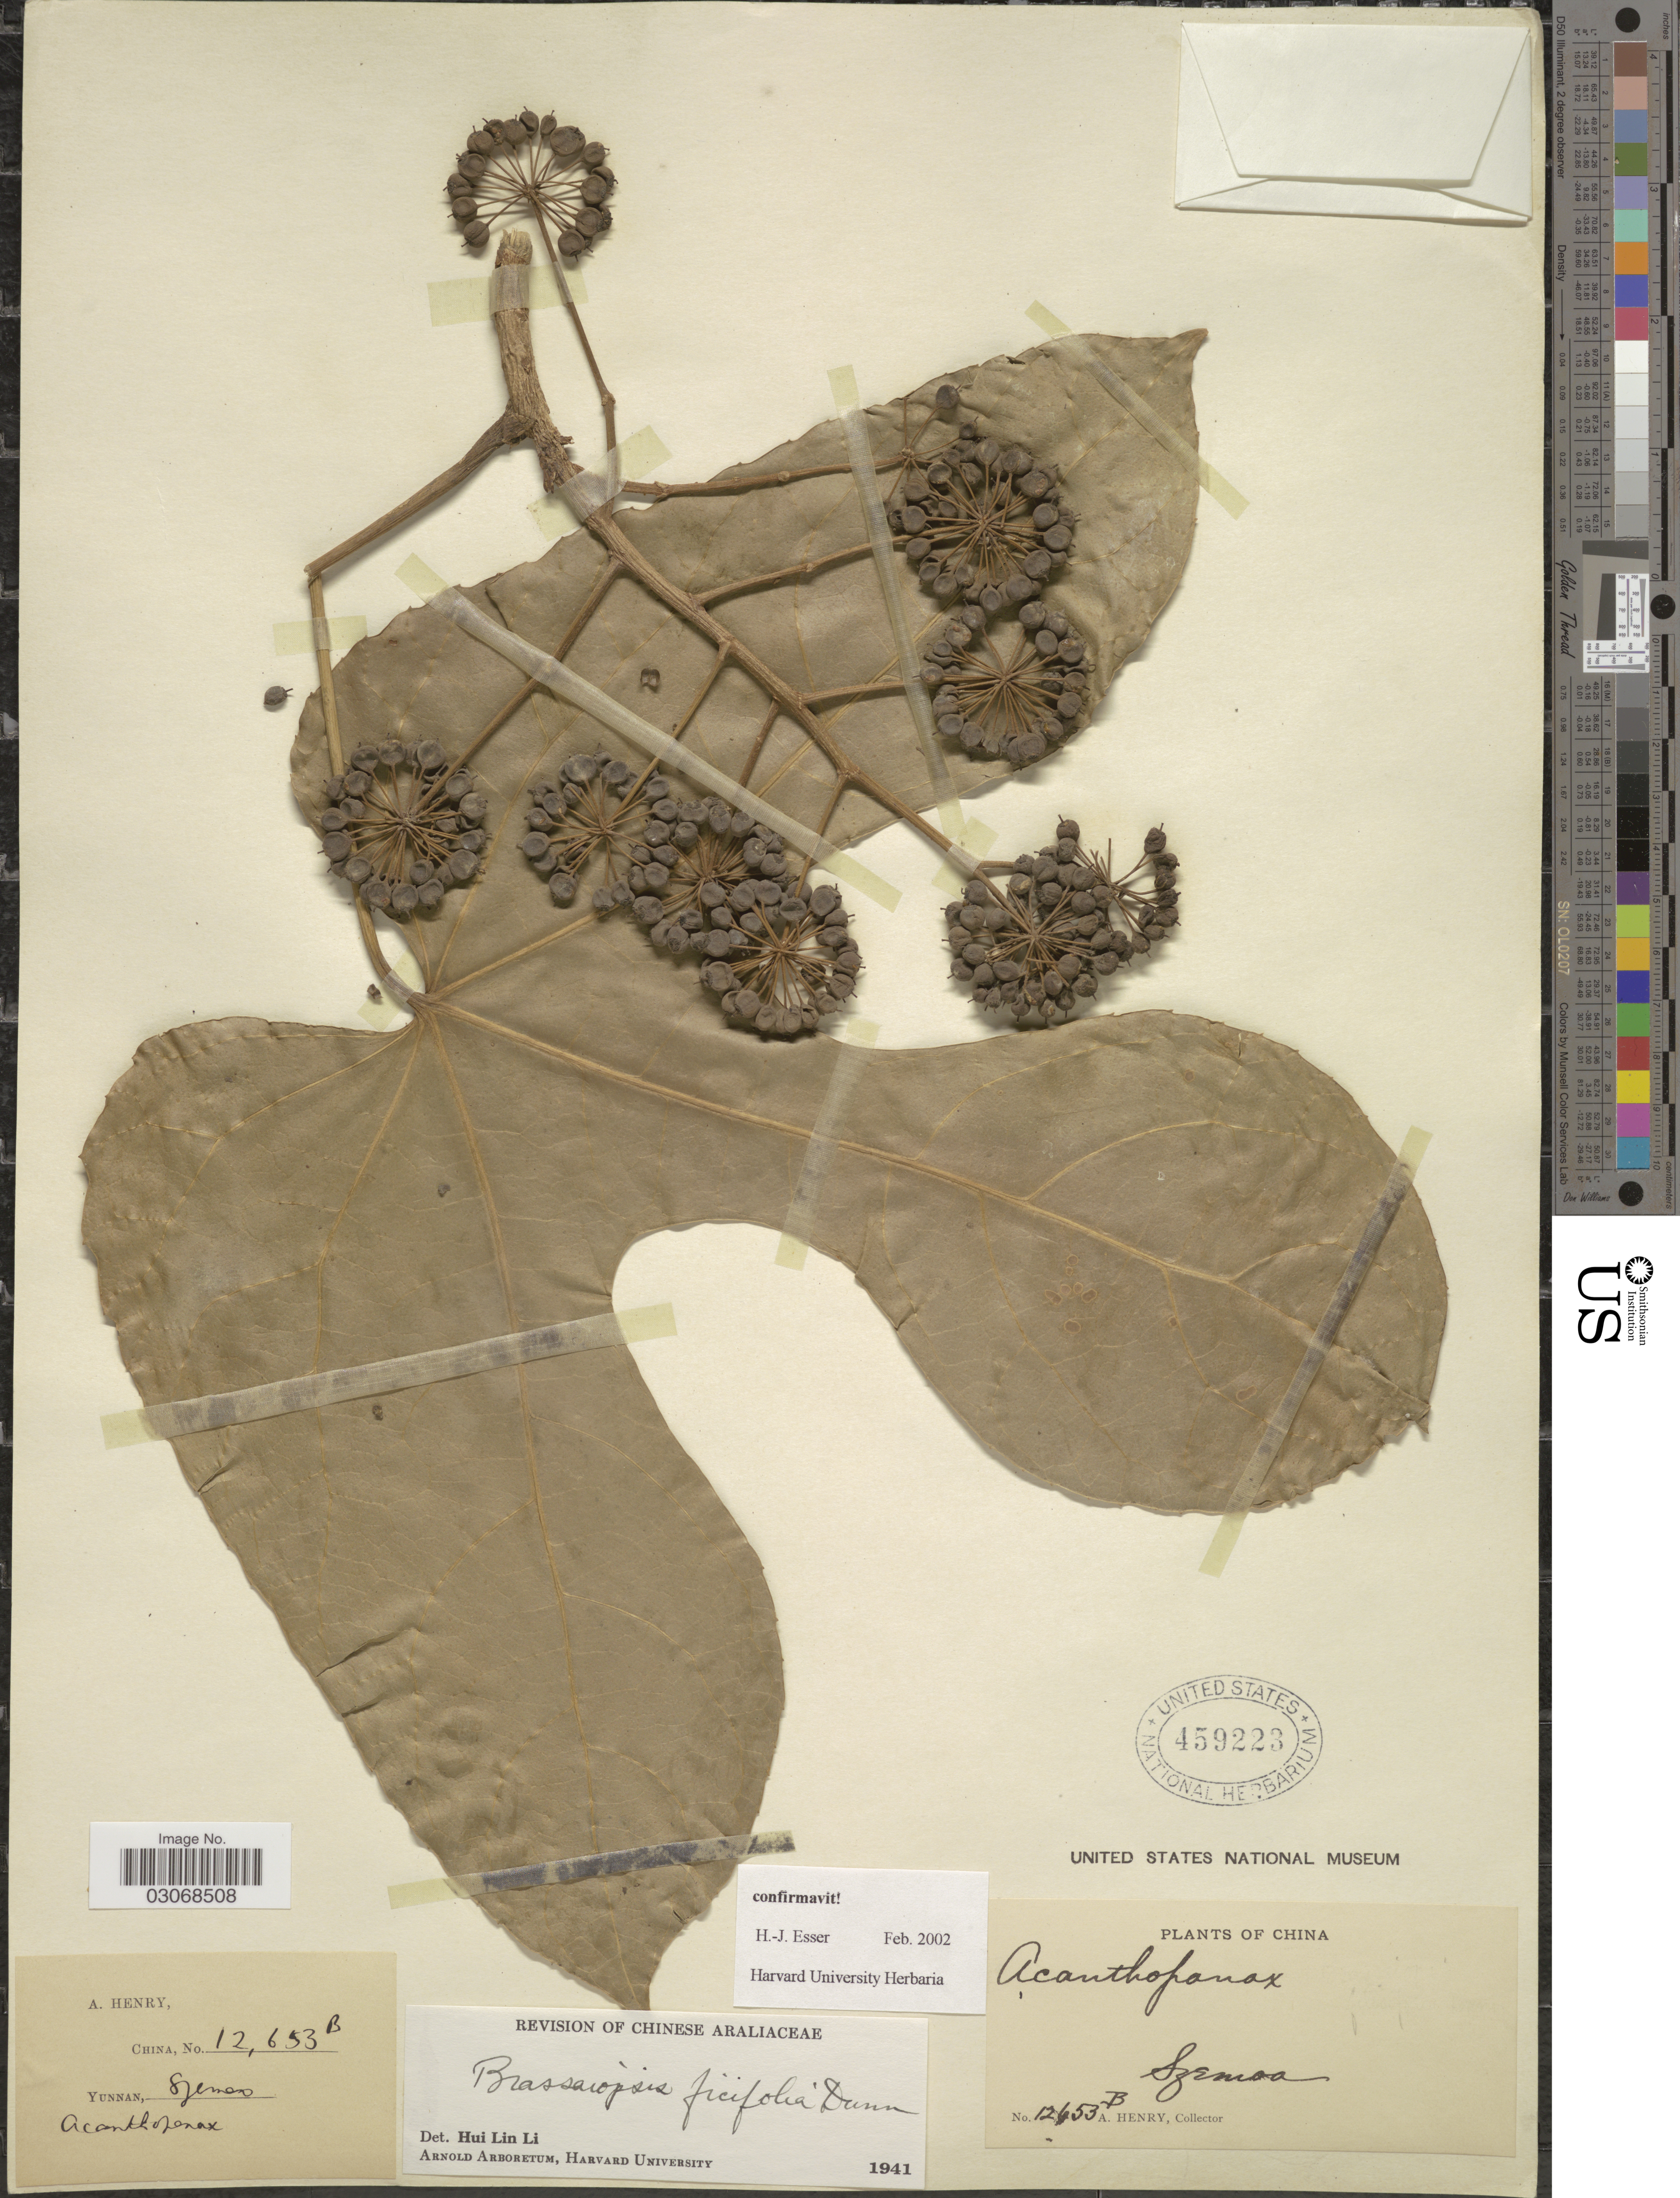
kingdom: Plantae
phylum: Tracheophyta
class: Magnoliopsida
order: Apiales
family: Araliaceae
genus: Brassaiopsis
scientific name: Brassaiopsis ficifolia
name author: Dunn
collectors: A. Henry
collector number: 12653 B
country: China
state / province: Yunnan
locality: Szemoa.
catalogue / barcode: US 459223